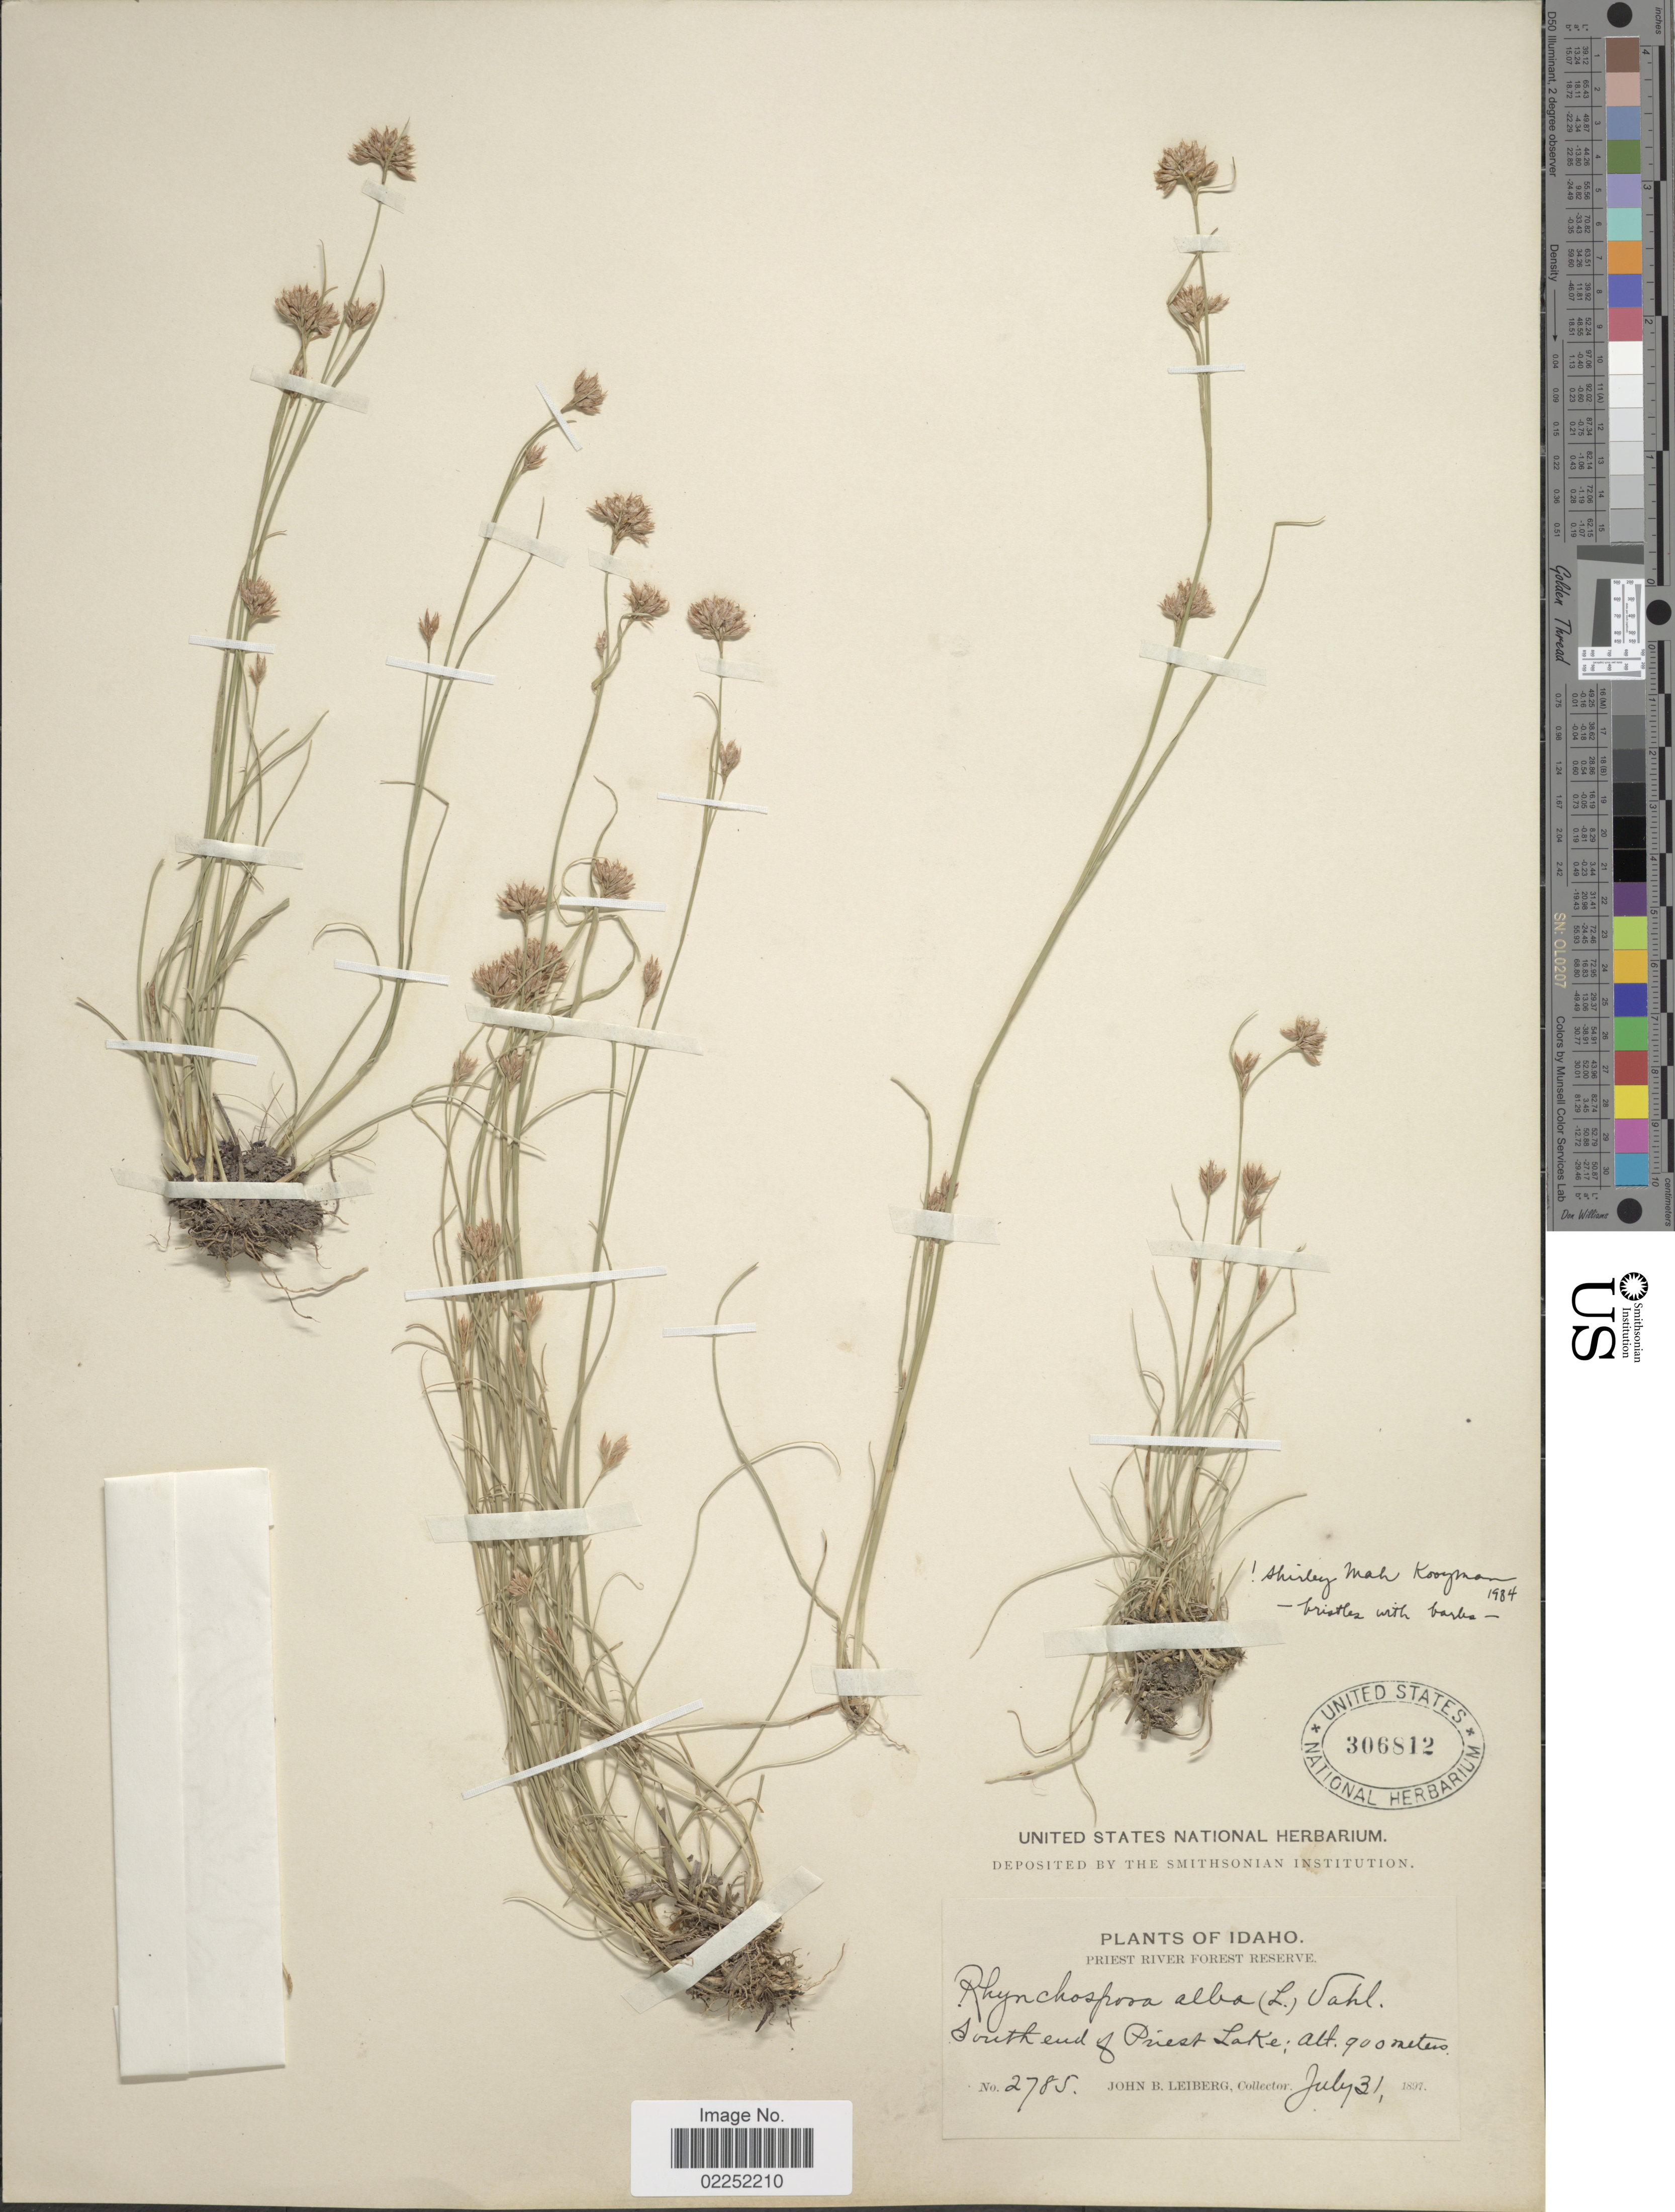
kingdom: Plantae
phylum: Tracheophyta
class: Liliopsida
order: Poales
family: Cyperaceae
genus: Rhynchospora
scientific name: Rhynchospora alba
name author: (L.) Vahl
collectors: J. Leiberg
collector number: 2785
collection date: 1897-07-31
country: United States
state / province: Idaho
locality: Priest River Forest Reserve, south end of Priest Lake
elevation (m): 900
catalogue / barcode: US 306812